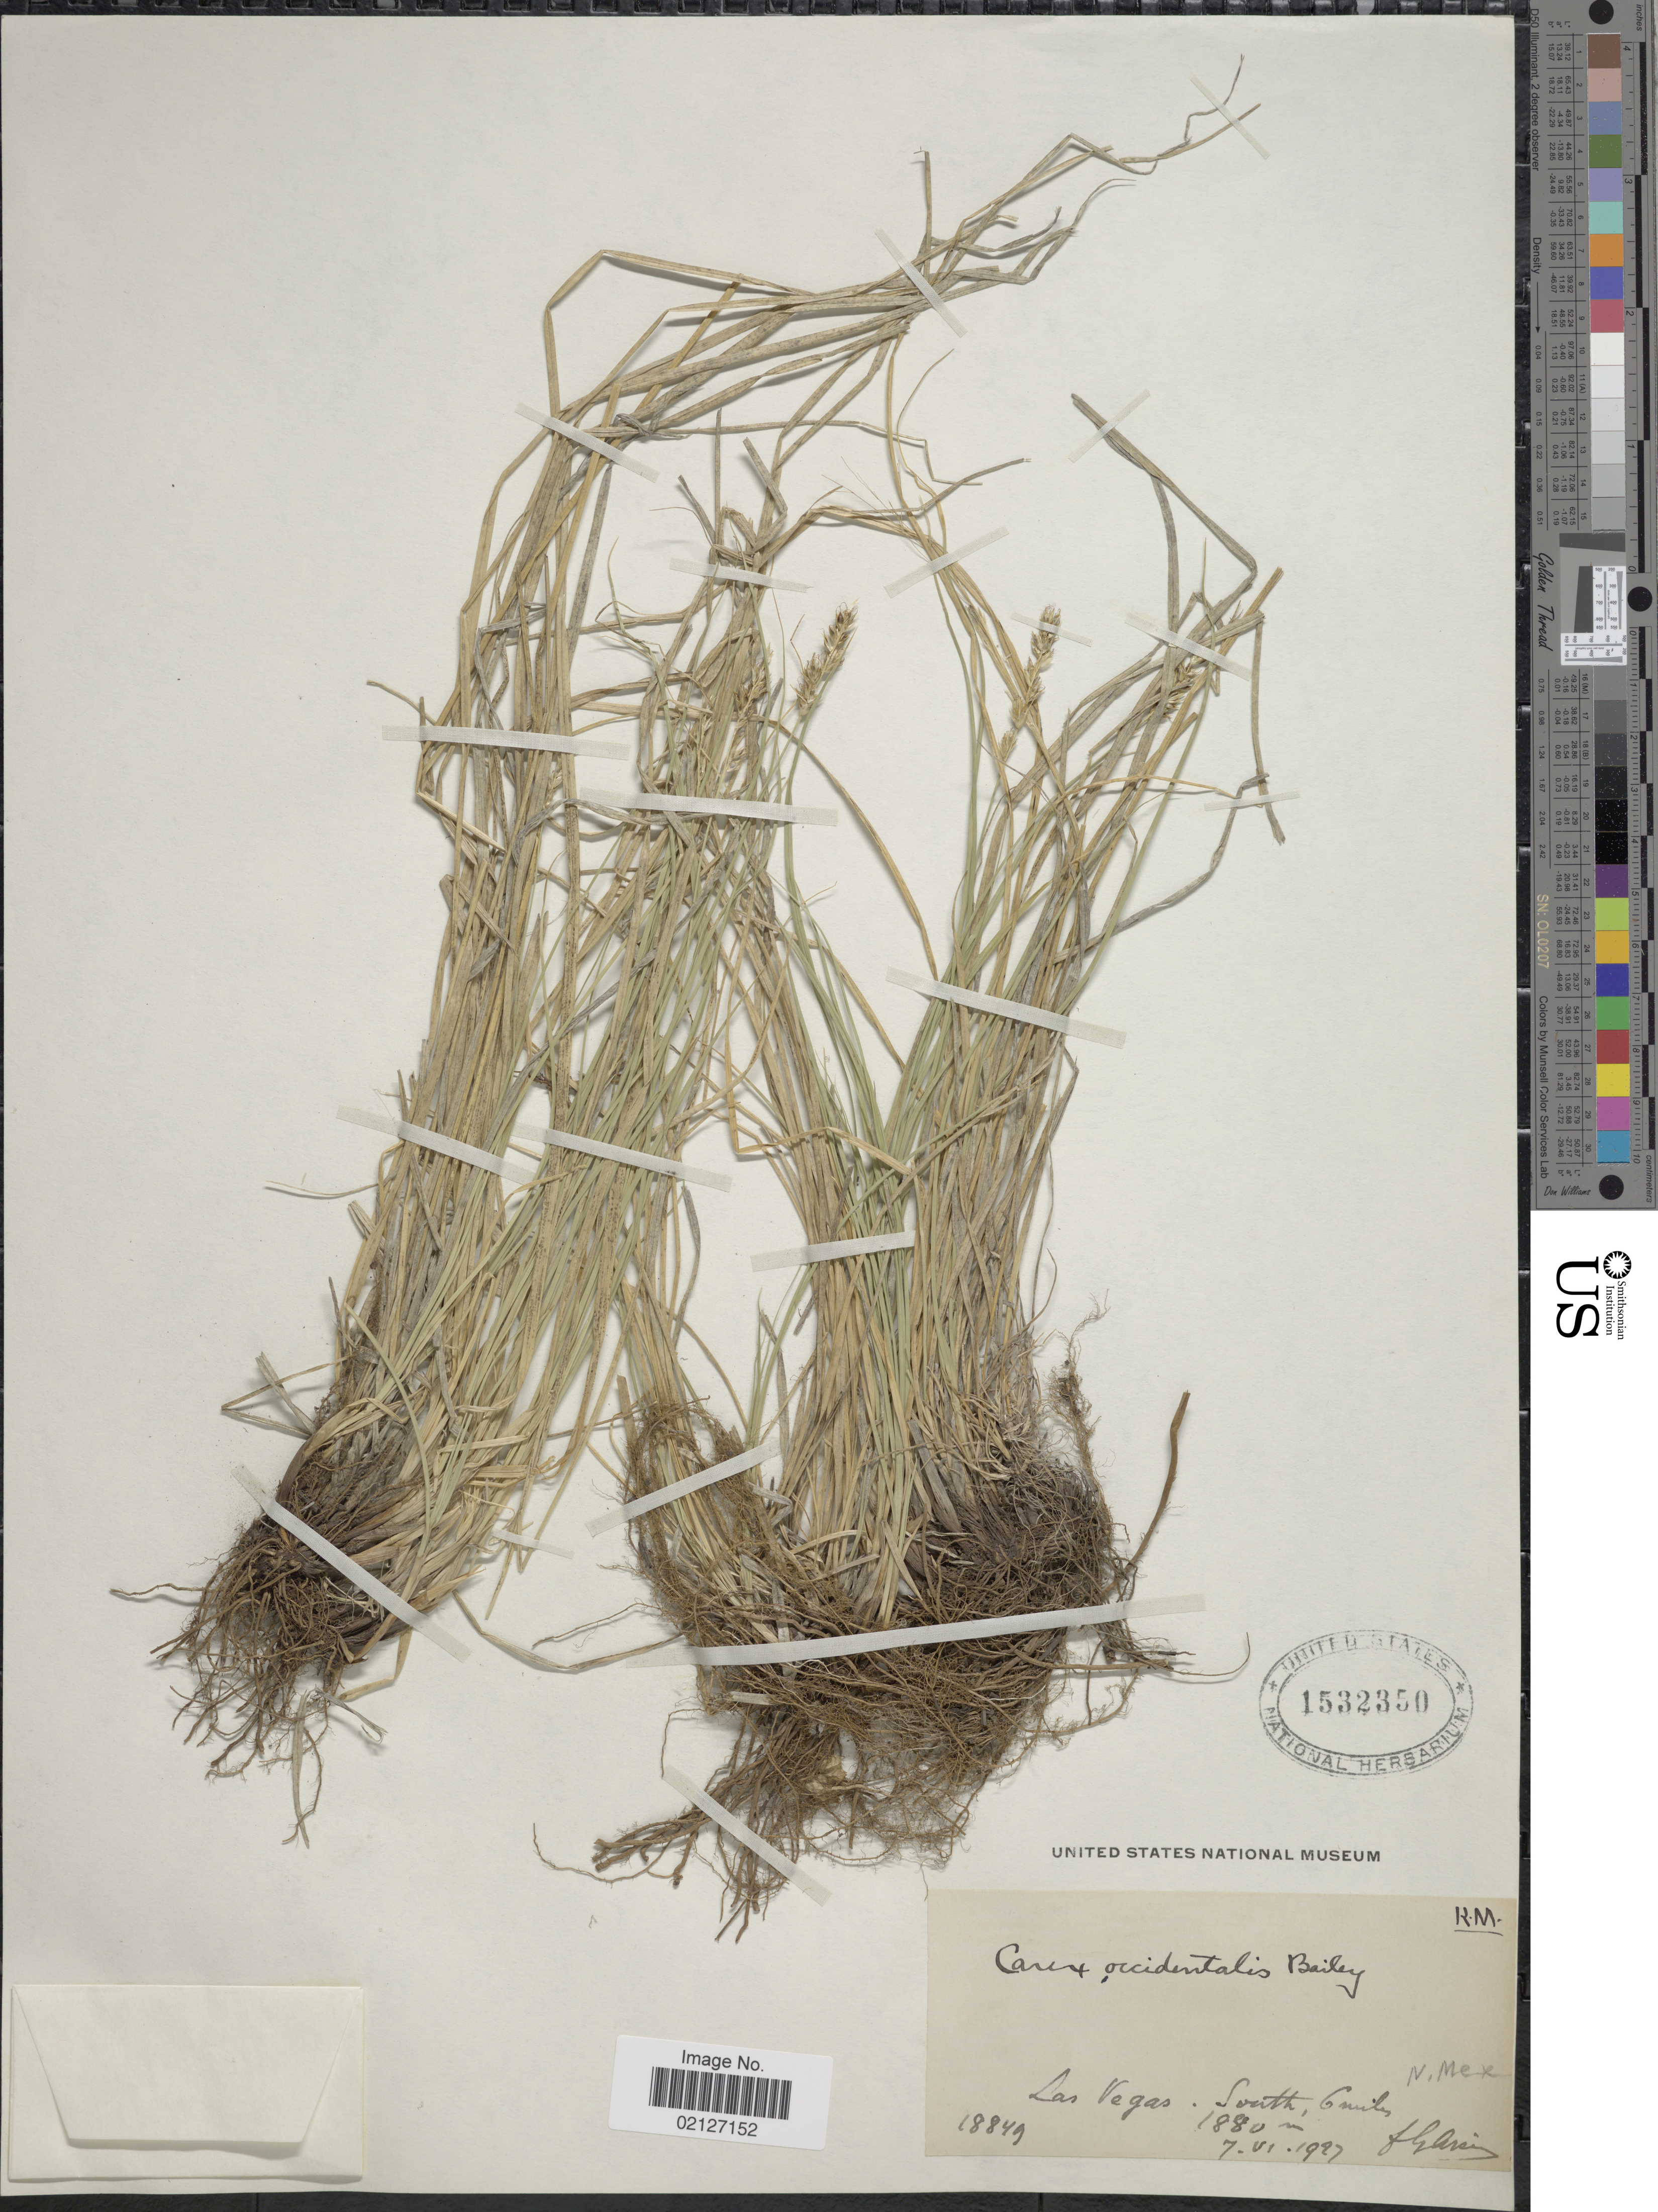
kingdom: Plantae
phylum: Tracheophyta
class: Liliopsida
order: Poales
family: Cyperaceae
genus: Carex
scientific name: Carex occidentalis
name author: L.H. Bailey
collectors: Bro. G. Arsène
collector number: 18849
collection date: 1927-06-07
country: United States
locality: Las Vegas, South, 6 miles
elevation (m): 1880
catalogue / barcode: US 1532350